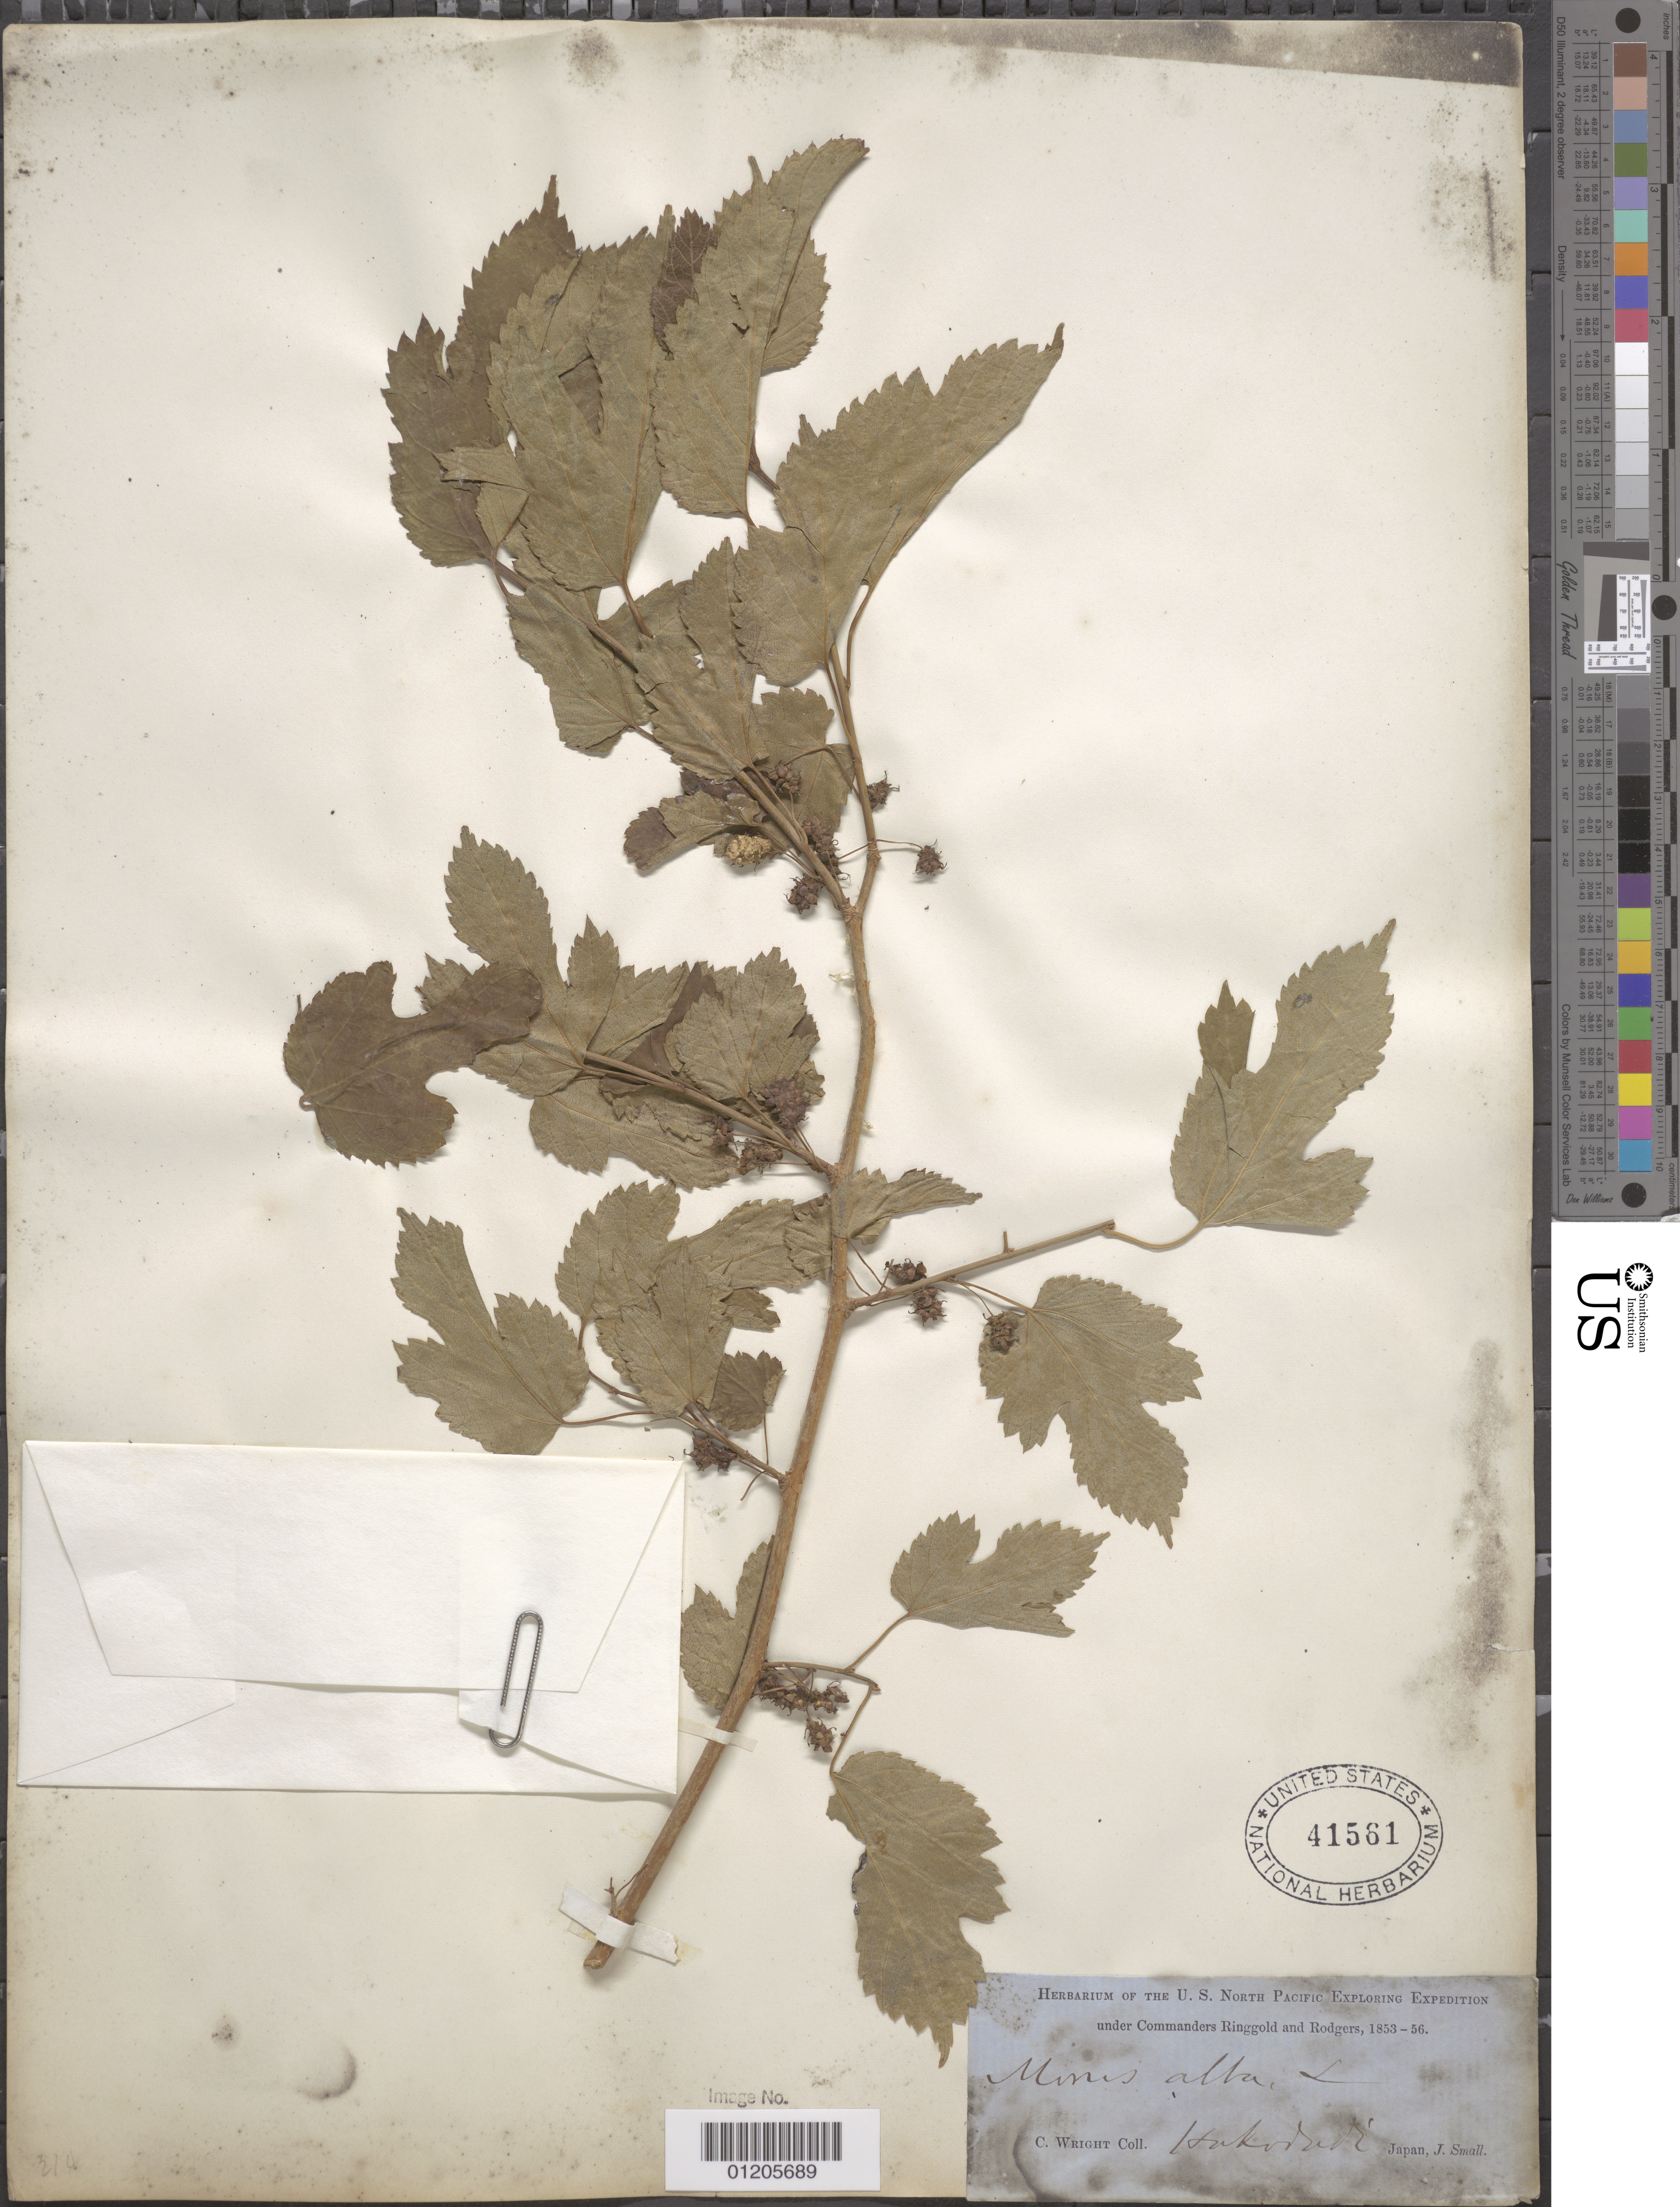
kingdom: Plantae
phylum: Tracheophyta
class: Magnoliopsida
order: Rosales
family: Moraceae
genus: Morus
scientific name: Morus alba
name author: L.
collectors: C. Wright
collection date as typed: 1853 to -- --- 1856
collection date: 1853/1856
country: Japan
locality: Hako hadi.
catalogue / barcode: US 41561